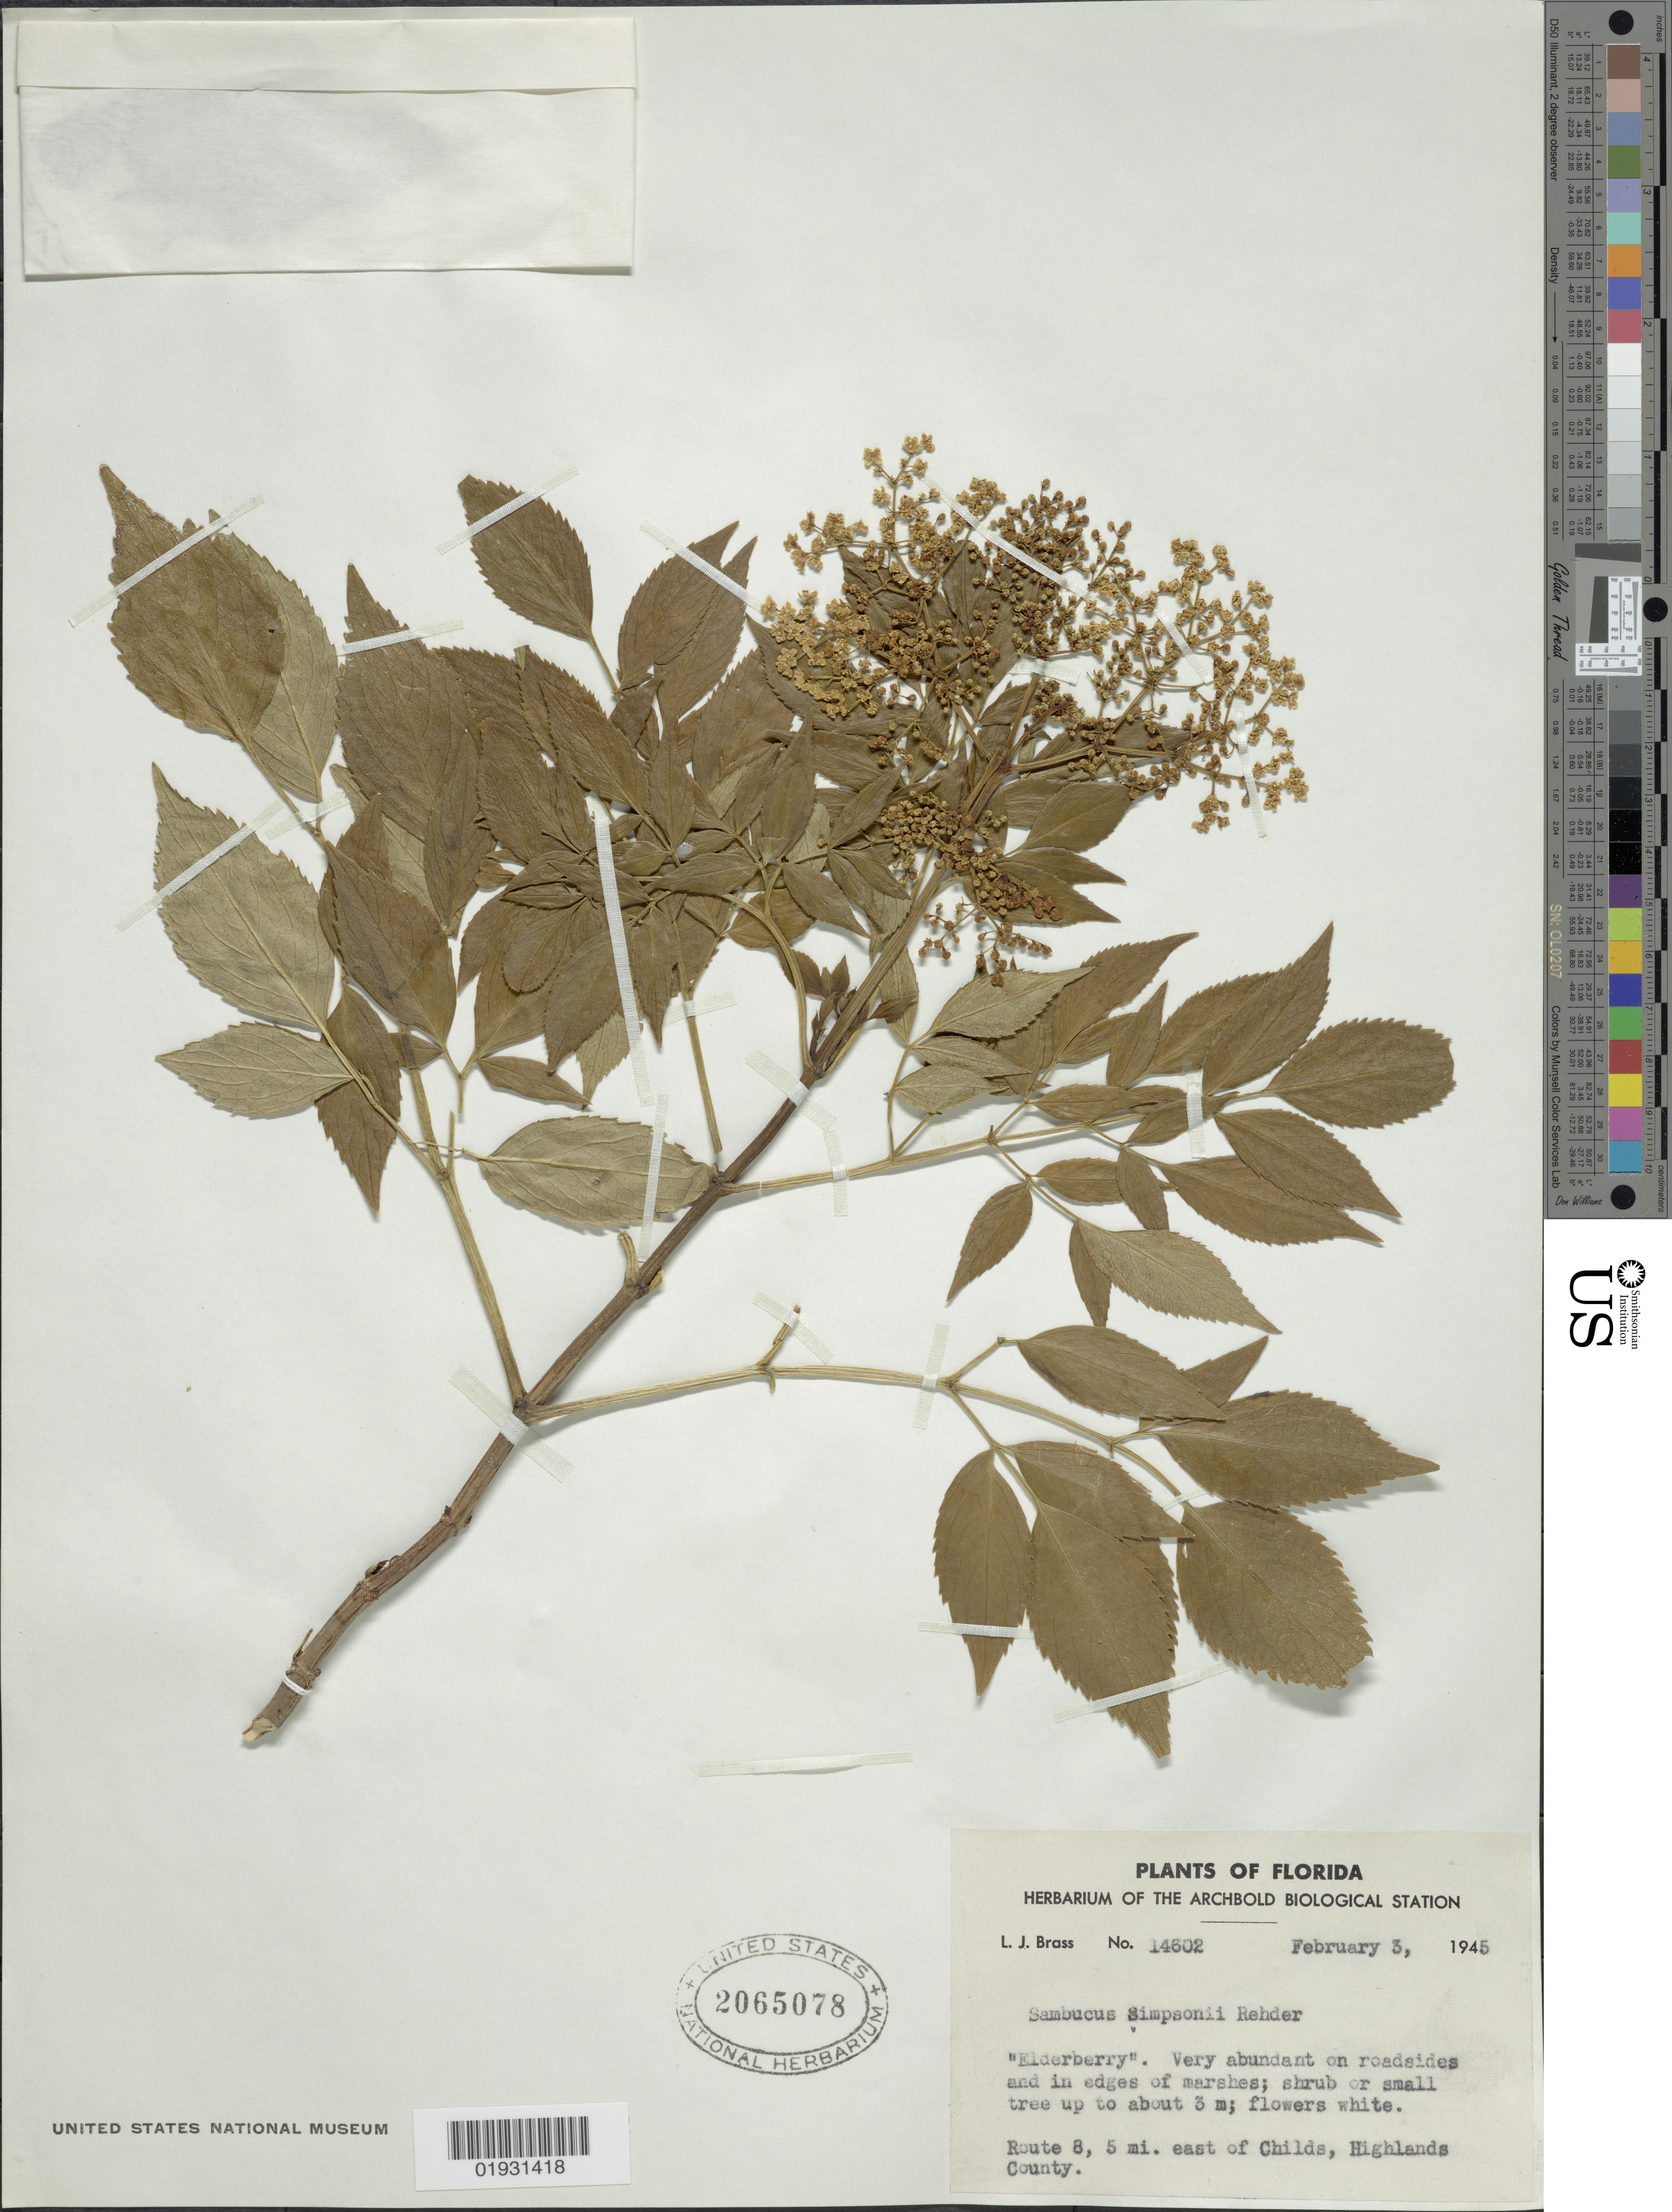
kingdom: Plantae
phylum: Tracheophyta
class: Magnoliopsida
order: Dipsacales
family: Viburnaceae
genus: Sambucus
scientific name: Sambucus simpsonii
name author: Rehder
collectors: L. J. Brass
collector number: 14602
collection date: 1945-02-03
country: United States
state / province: Florida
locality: Route 8,5 mi. east of Childs, Highlands County.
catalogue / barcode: US 2065078